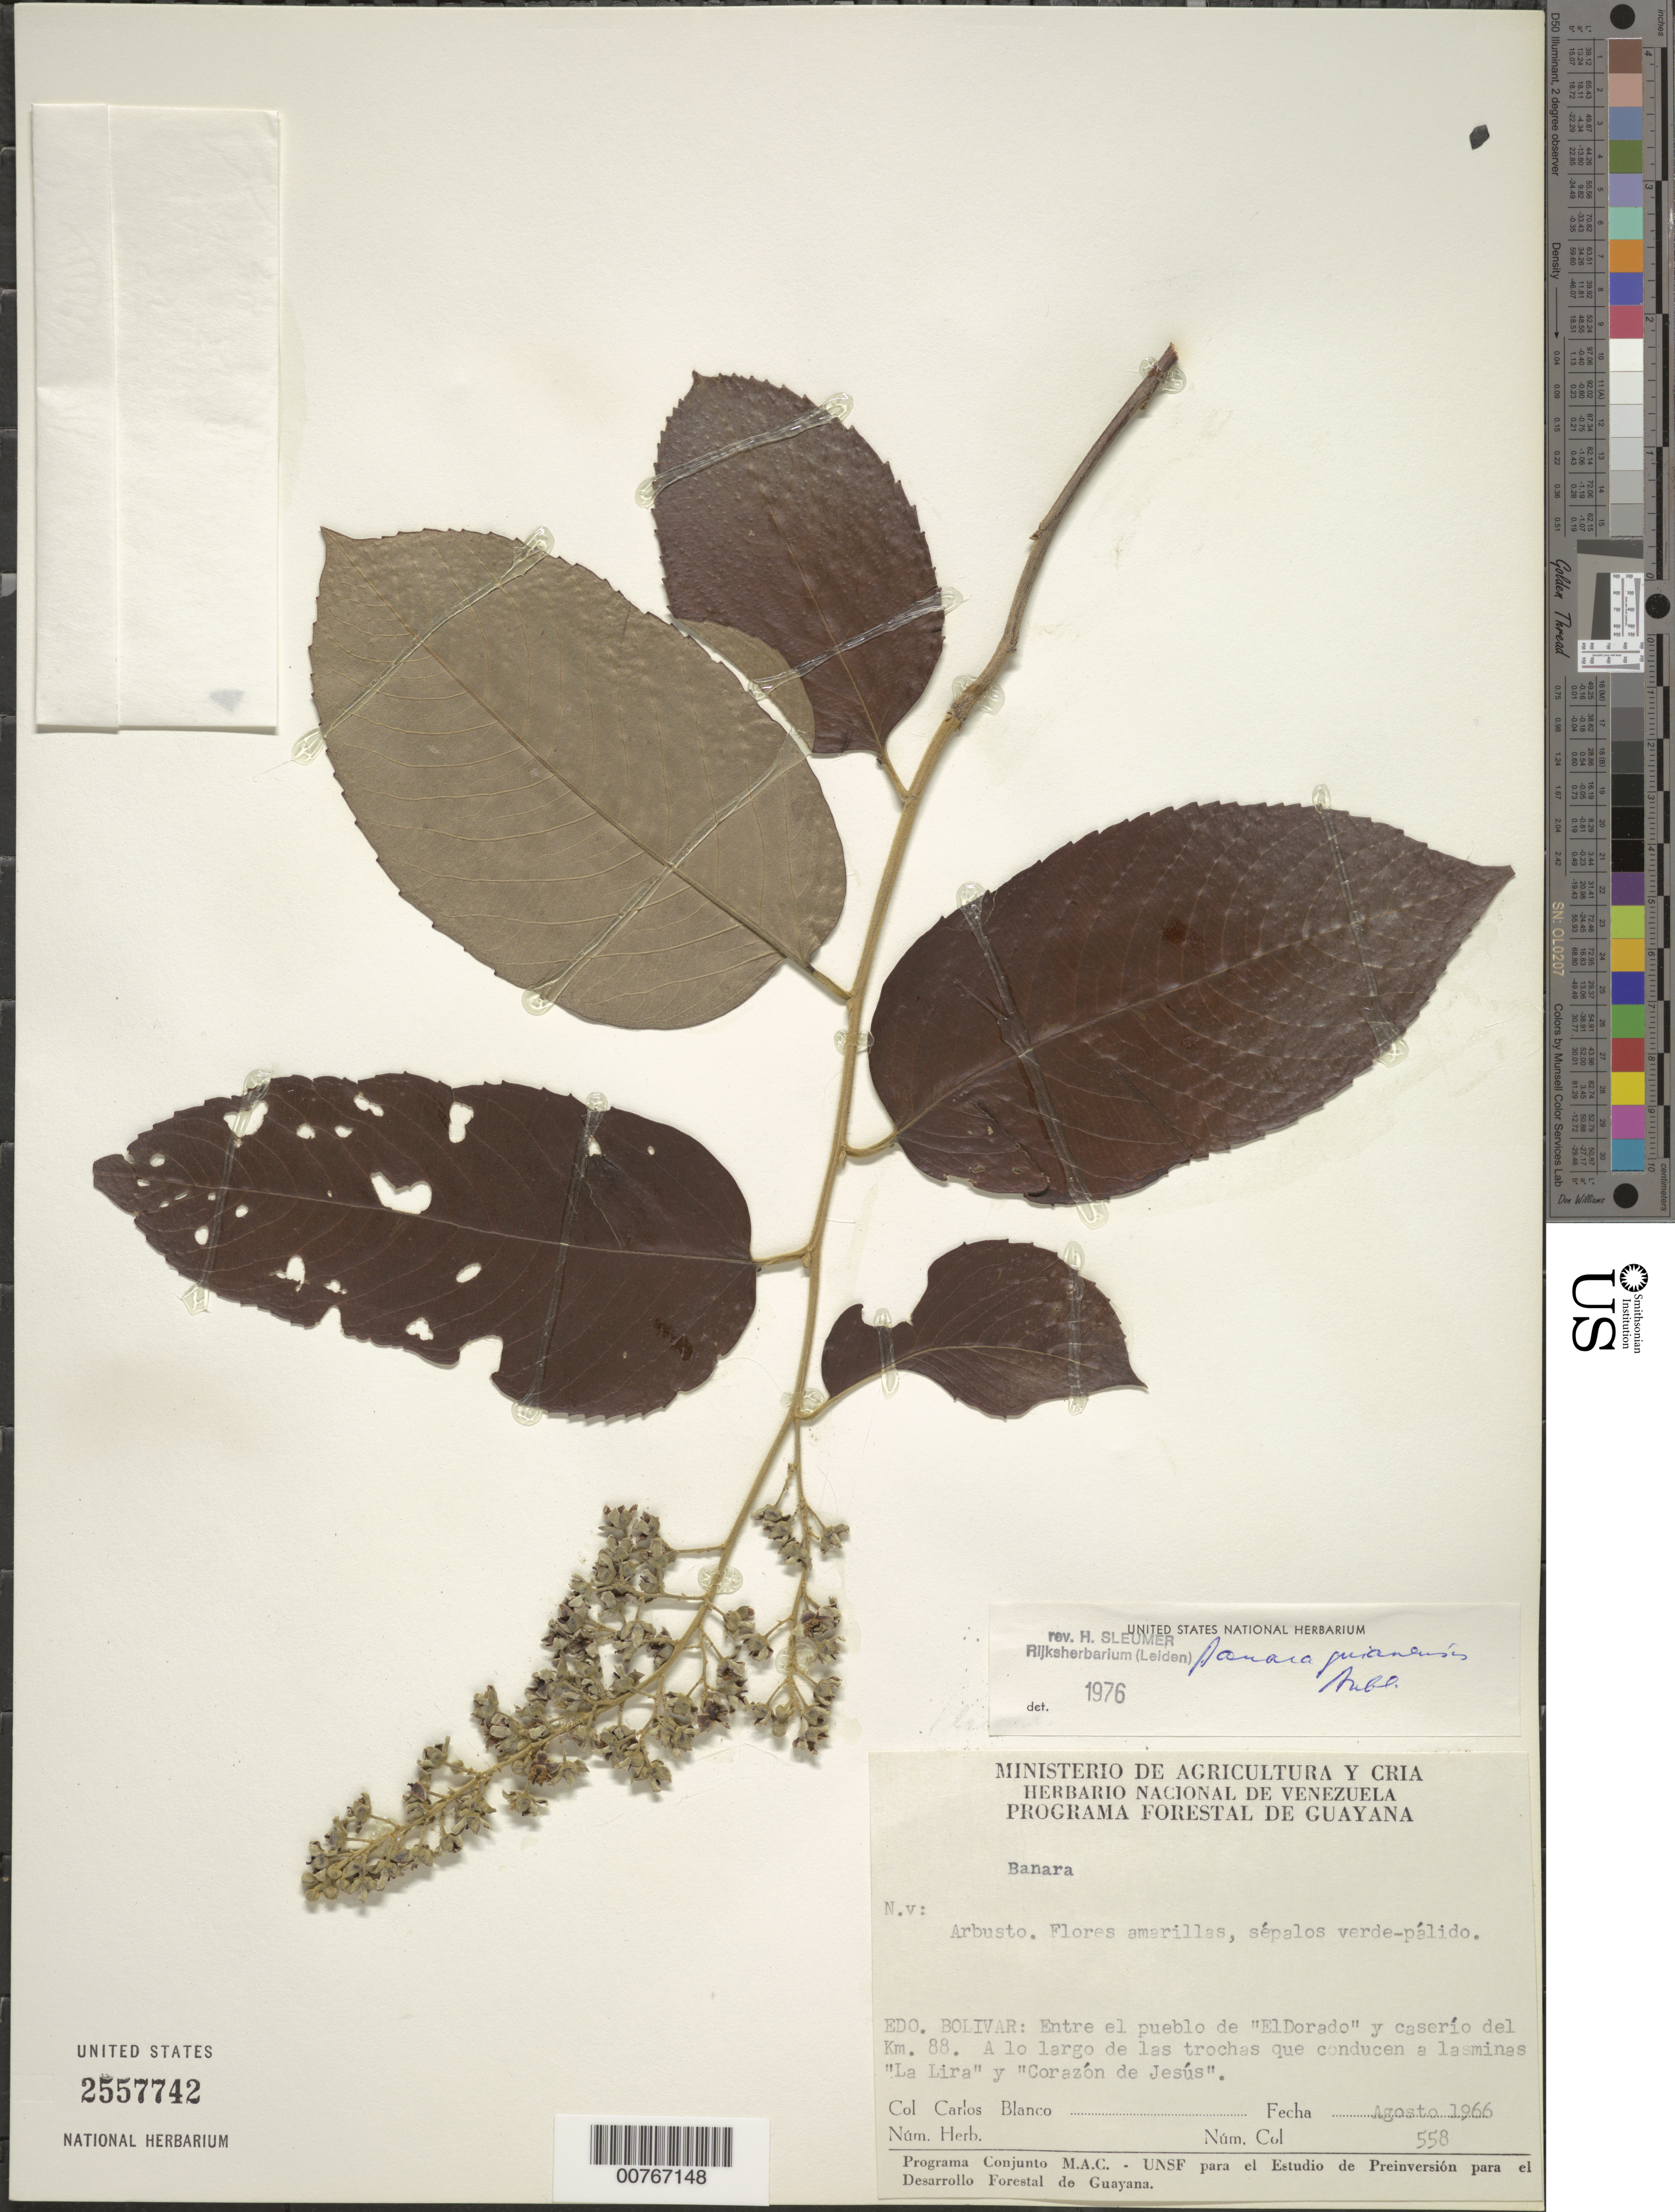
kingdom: Plantae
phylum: Tracheophyta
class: Magnoliopsida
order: Malpighiales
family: Salicaceae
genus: Banara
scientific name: Banara guianensis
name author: Aubl.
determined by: Sleumer, H. O.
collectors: C. A. Blanco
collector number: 558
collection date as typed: Aug-66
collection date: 1966-08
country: Venezuela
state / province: Bolívar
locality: El Dorado road, km 88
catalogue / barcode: US 2557742